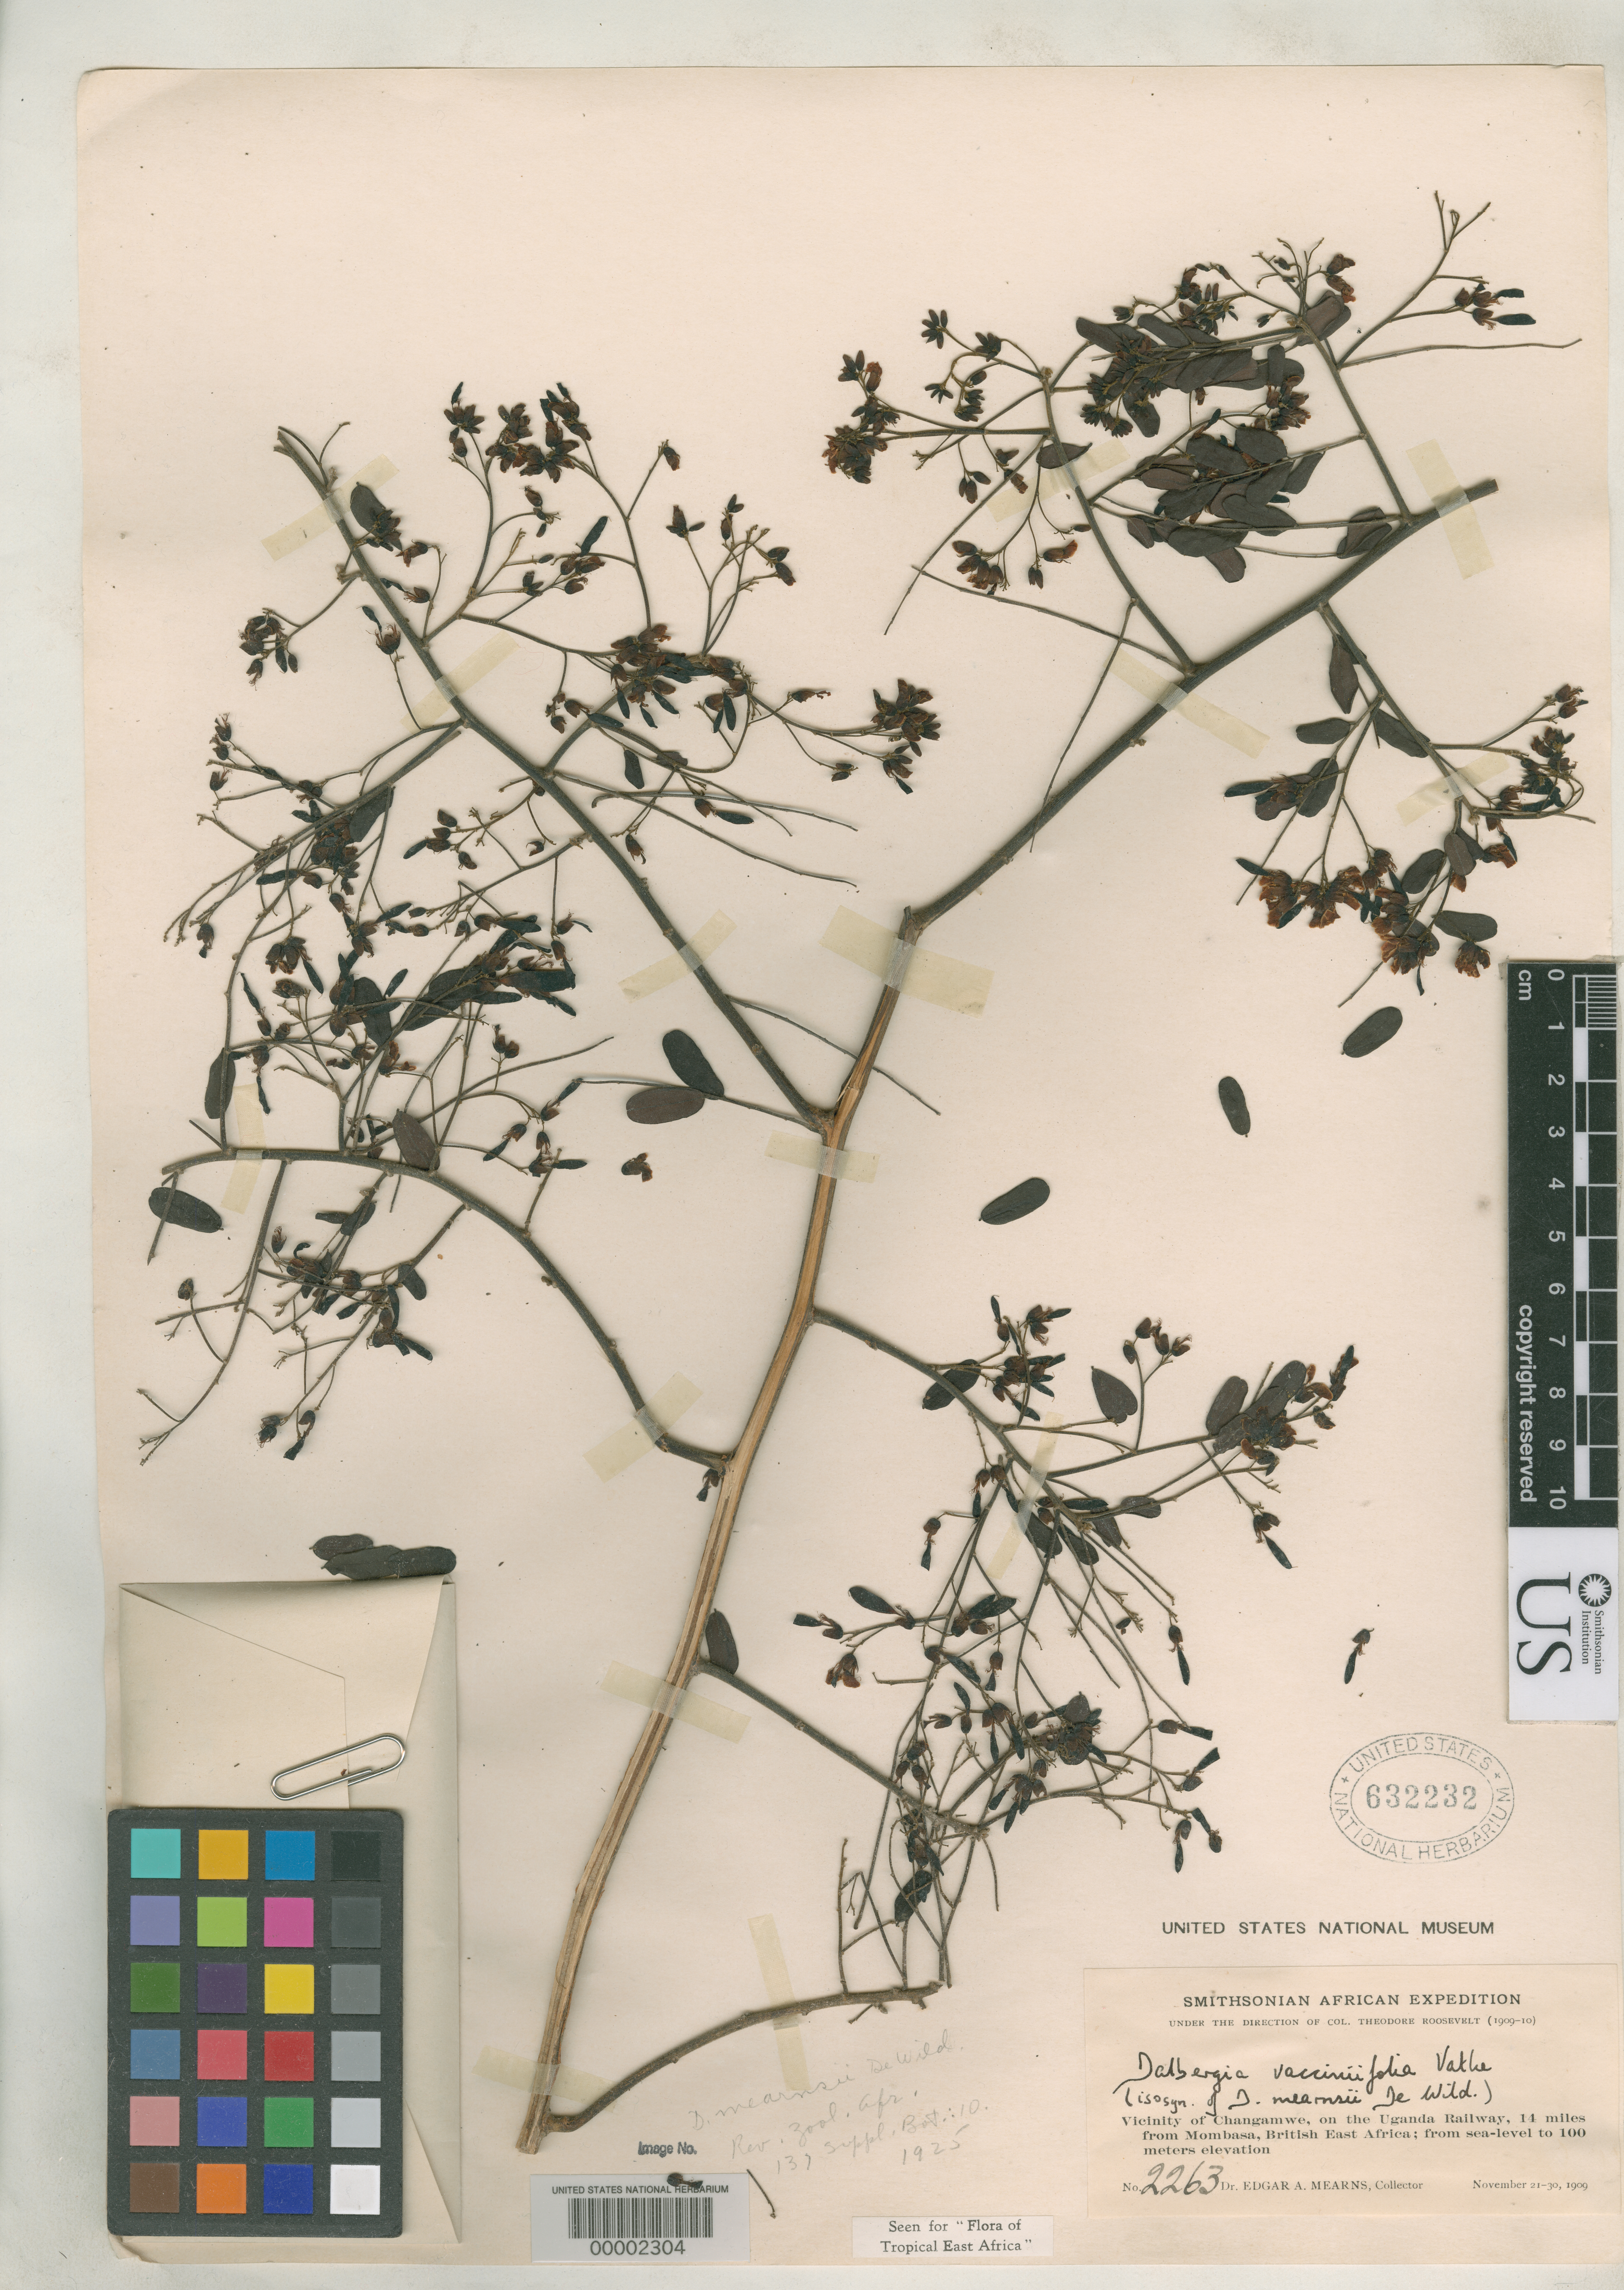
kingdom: Plantae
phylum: Tracheophyta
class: Magnoliopsida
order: Fabales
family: Fabaceae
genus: Dalbergia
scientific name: Dalbergia mearnsii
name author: De Wild.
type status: Isosyntype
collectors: E. A. Mearns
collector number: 2263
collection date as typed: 21 Nov 1909 to 30 Nov 1909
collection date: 1909-11-21/1909-11-30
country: Kenya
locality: Vicinity of Changamwe, Uganda railway, 14 mi from Mombasa.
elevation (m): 100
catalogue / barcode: US 632232